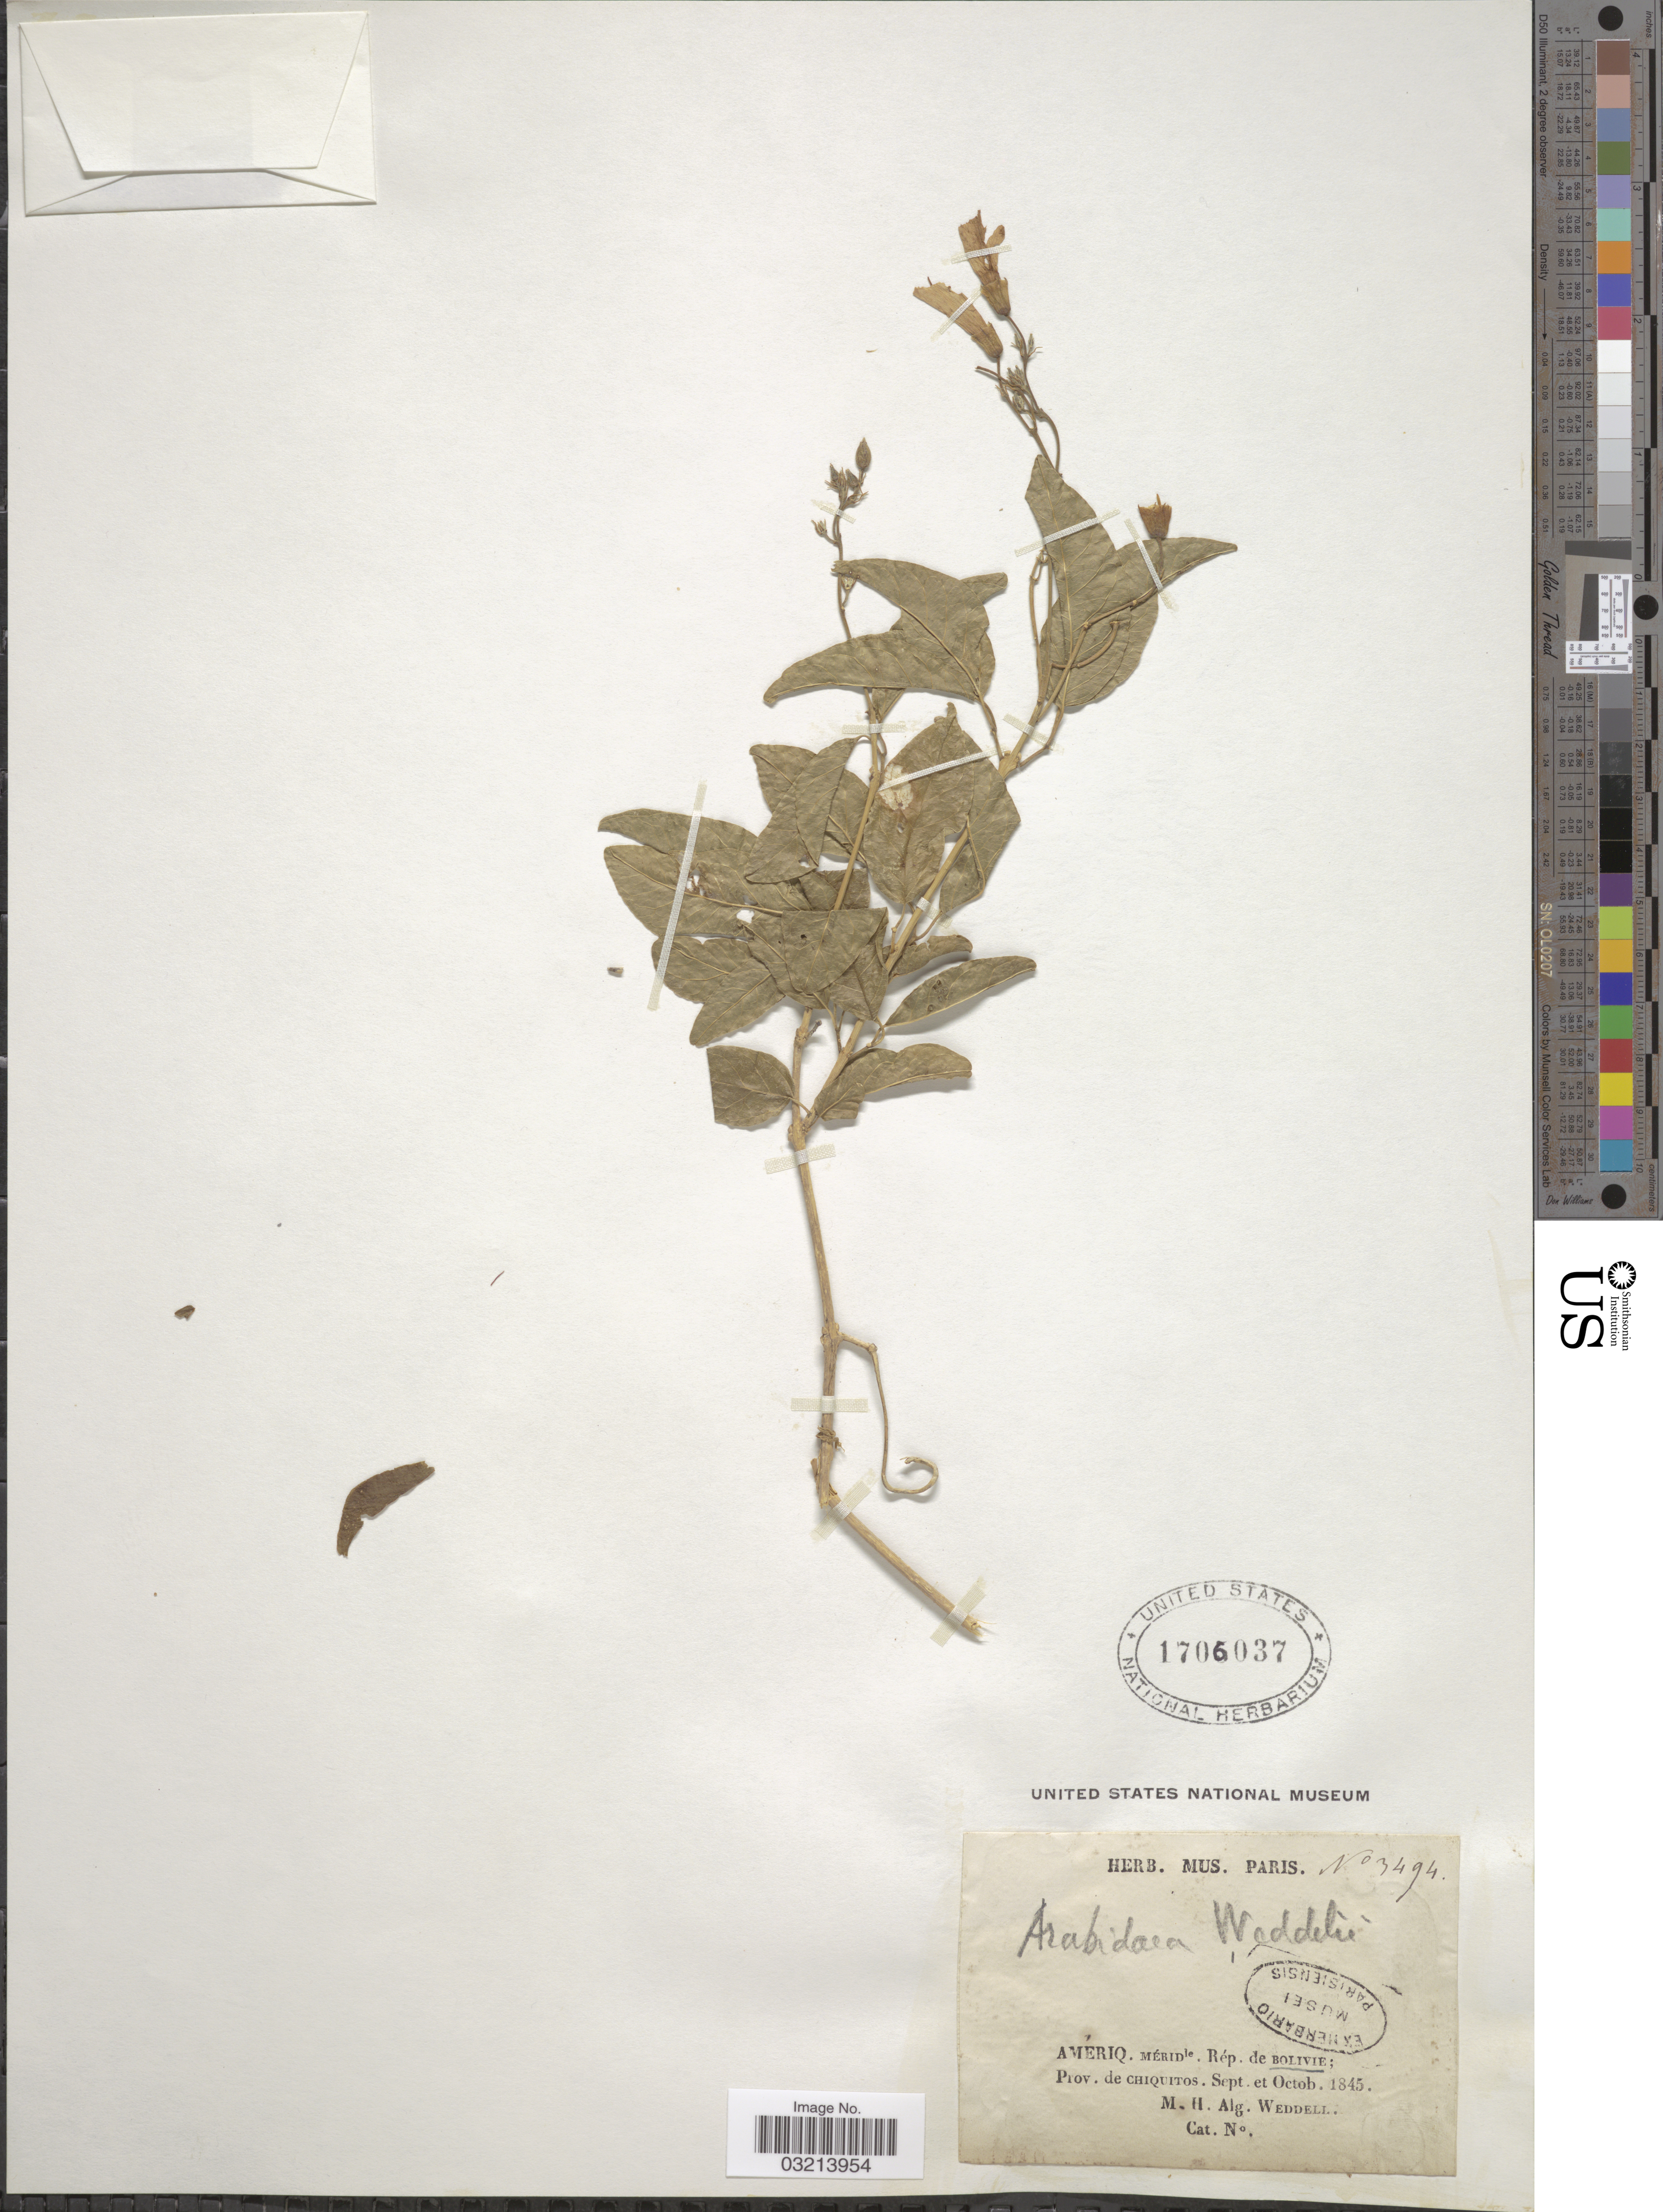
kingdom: Plantae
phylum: Tracheophyta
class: Magnoliopsida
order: Lamiales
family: Bignoniaceae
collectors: M. Weddell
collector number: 3494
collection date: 1845-09/1845-10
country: Bolivia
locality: Ameriq. Méridle. Prov. de Chiquitos.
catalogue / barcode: US 1706037